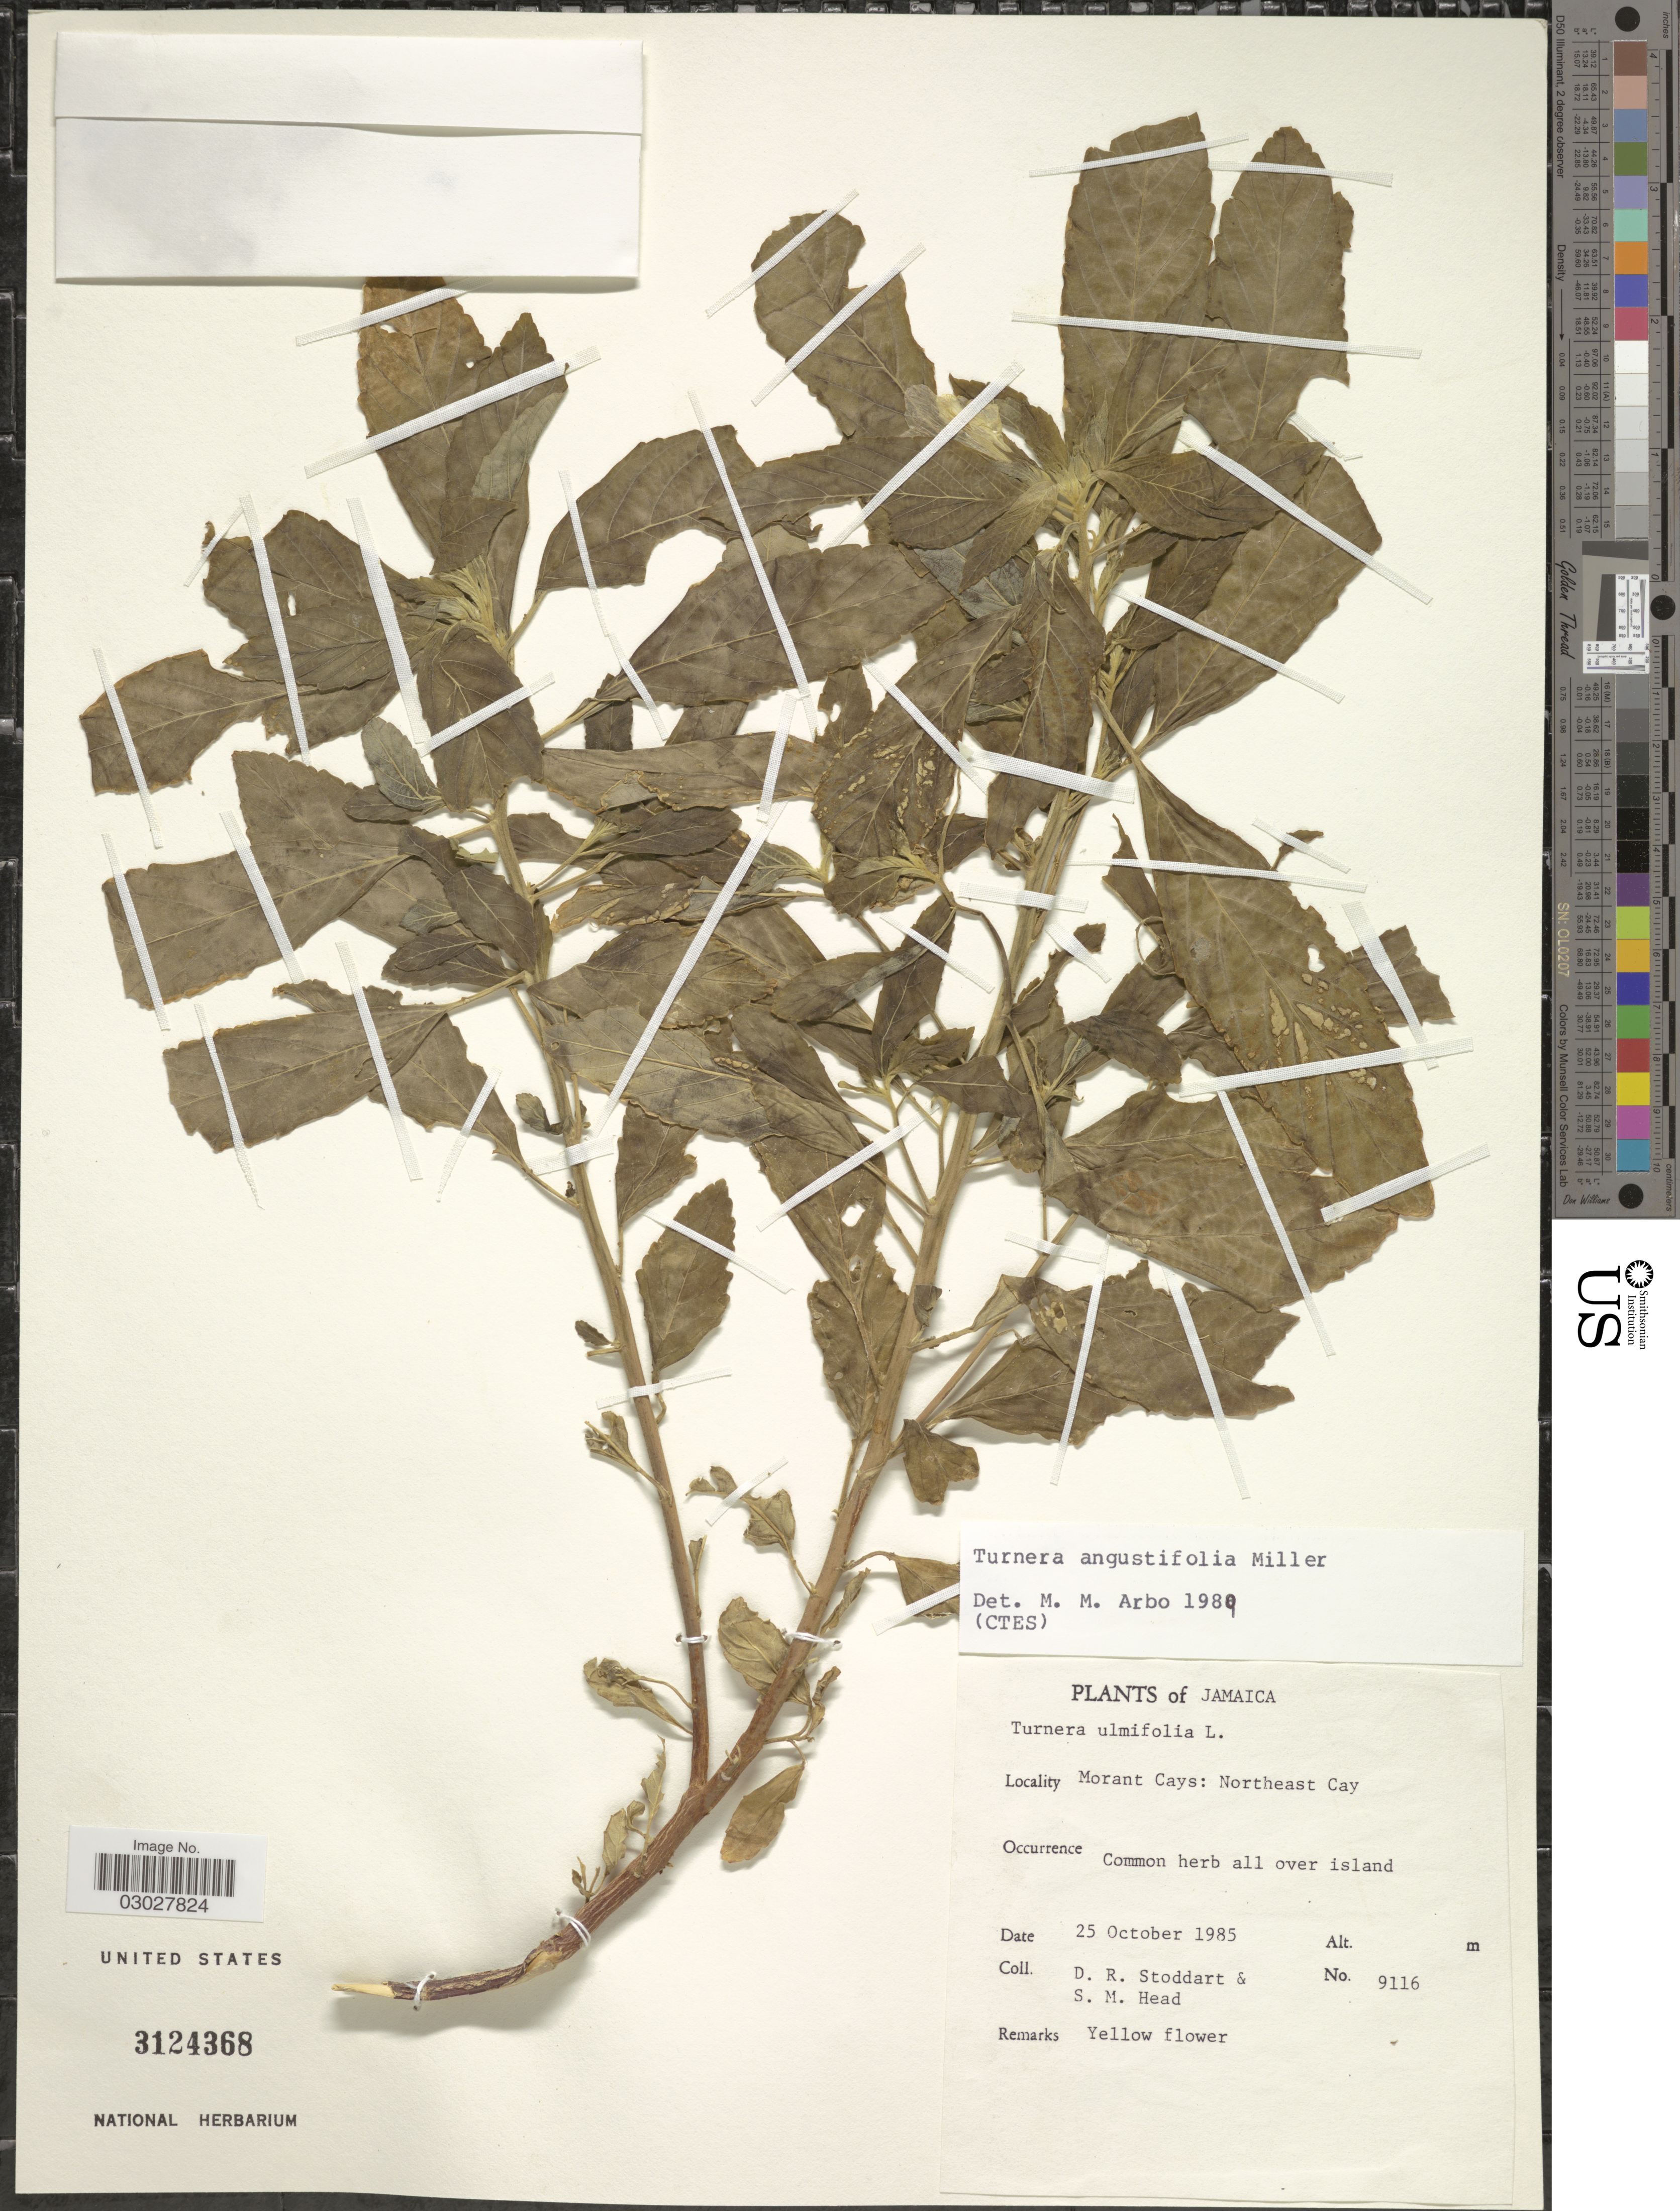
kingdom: Plantae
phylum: Tracheophyta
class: Magnoliopsida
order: Malpighiales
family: Turneraceae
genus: Turnera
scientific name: Turnera angustifolia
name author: Mill.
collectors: D. R. Stoddart & S. Head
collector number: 9116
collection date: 1985-10-25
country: Jamaica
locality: Morant Cays: Southeast Cay.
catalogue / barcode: US 3124368